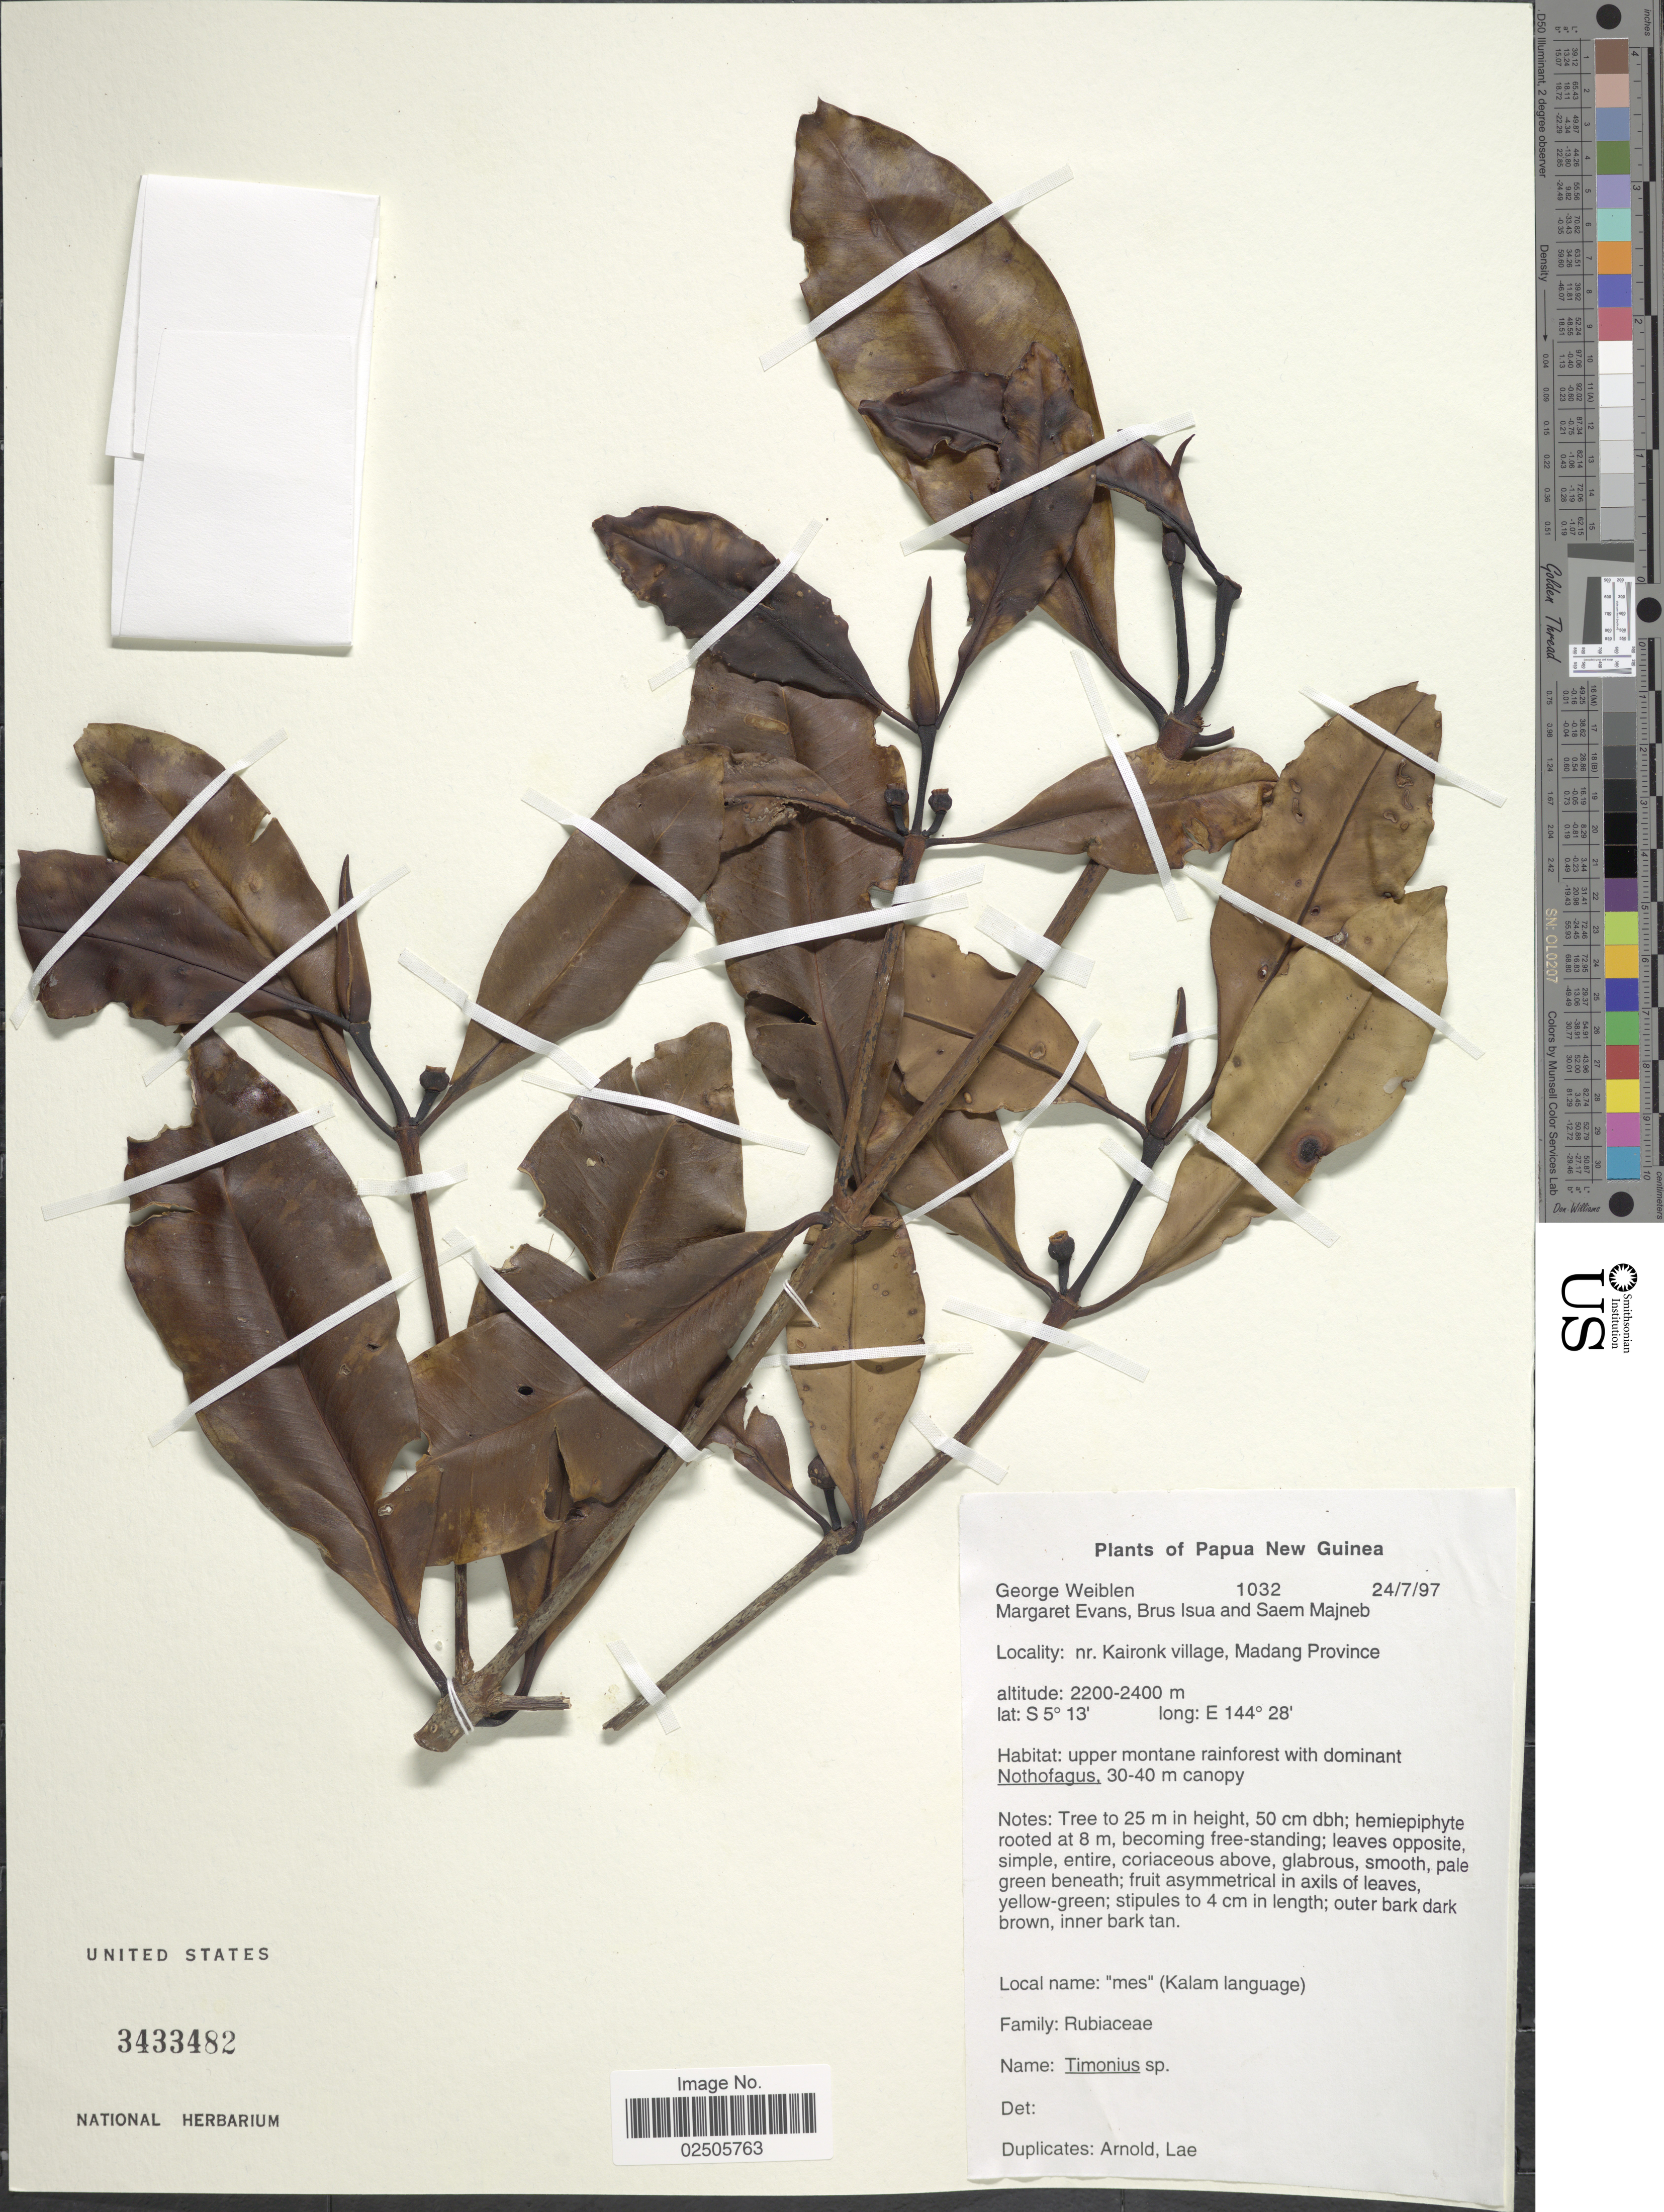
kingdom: Plantae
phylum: Tracheophyta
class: Magnoliopsida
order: Gentianales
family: Rubiaceae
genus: Timonius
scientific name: Timonius sp.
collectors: G. D. Weiblen, M. Evans, B. Isua & S. Majneb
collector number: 1032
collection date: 1997-07-24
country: Papua New Guinea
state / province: Madang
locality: Nr. Kaironk village, Madang Province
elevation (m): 2200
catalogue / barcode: US 3433482